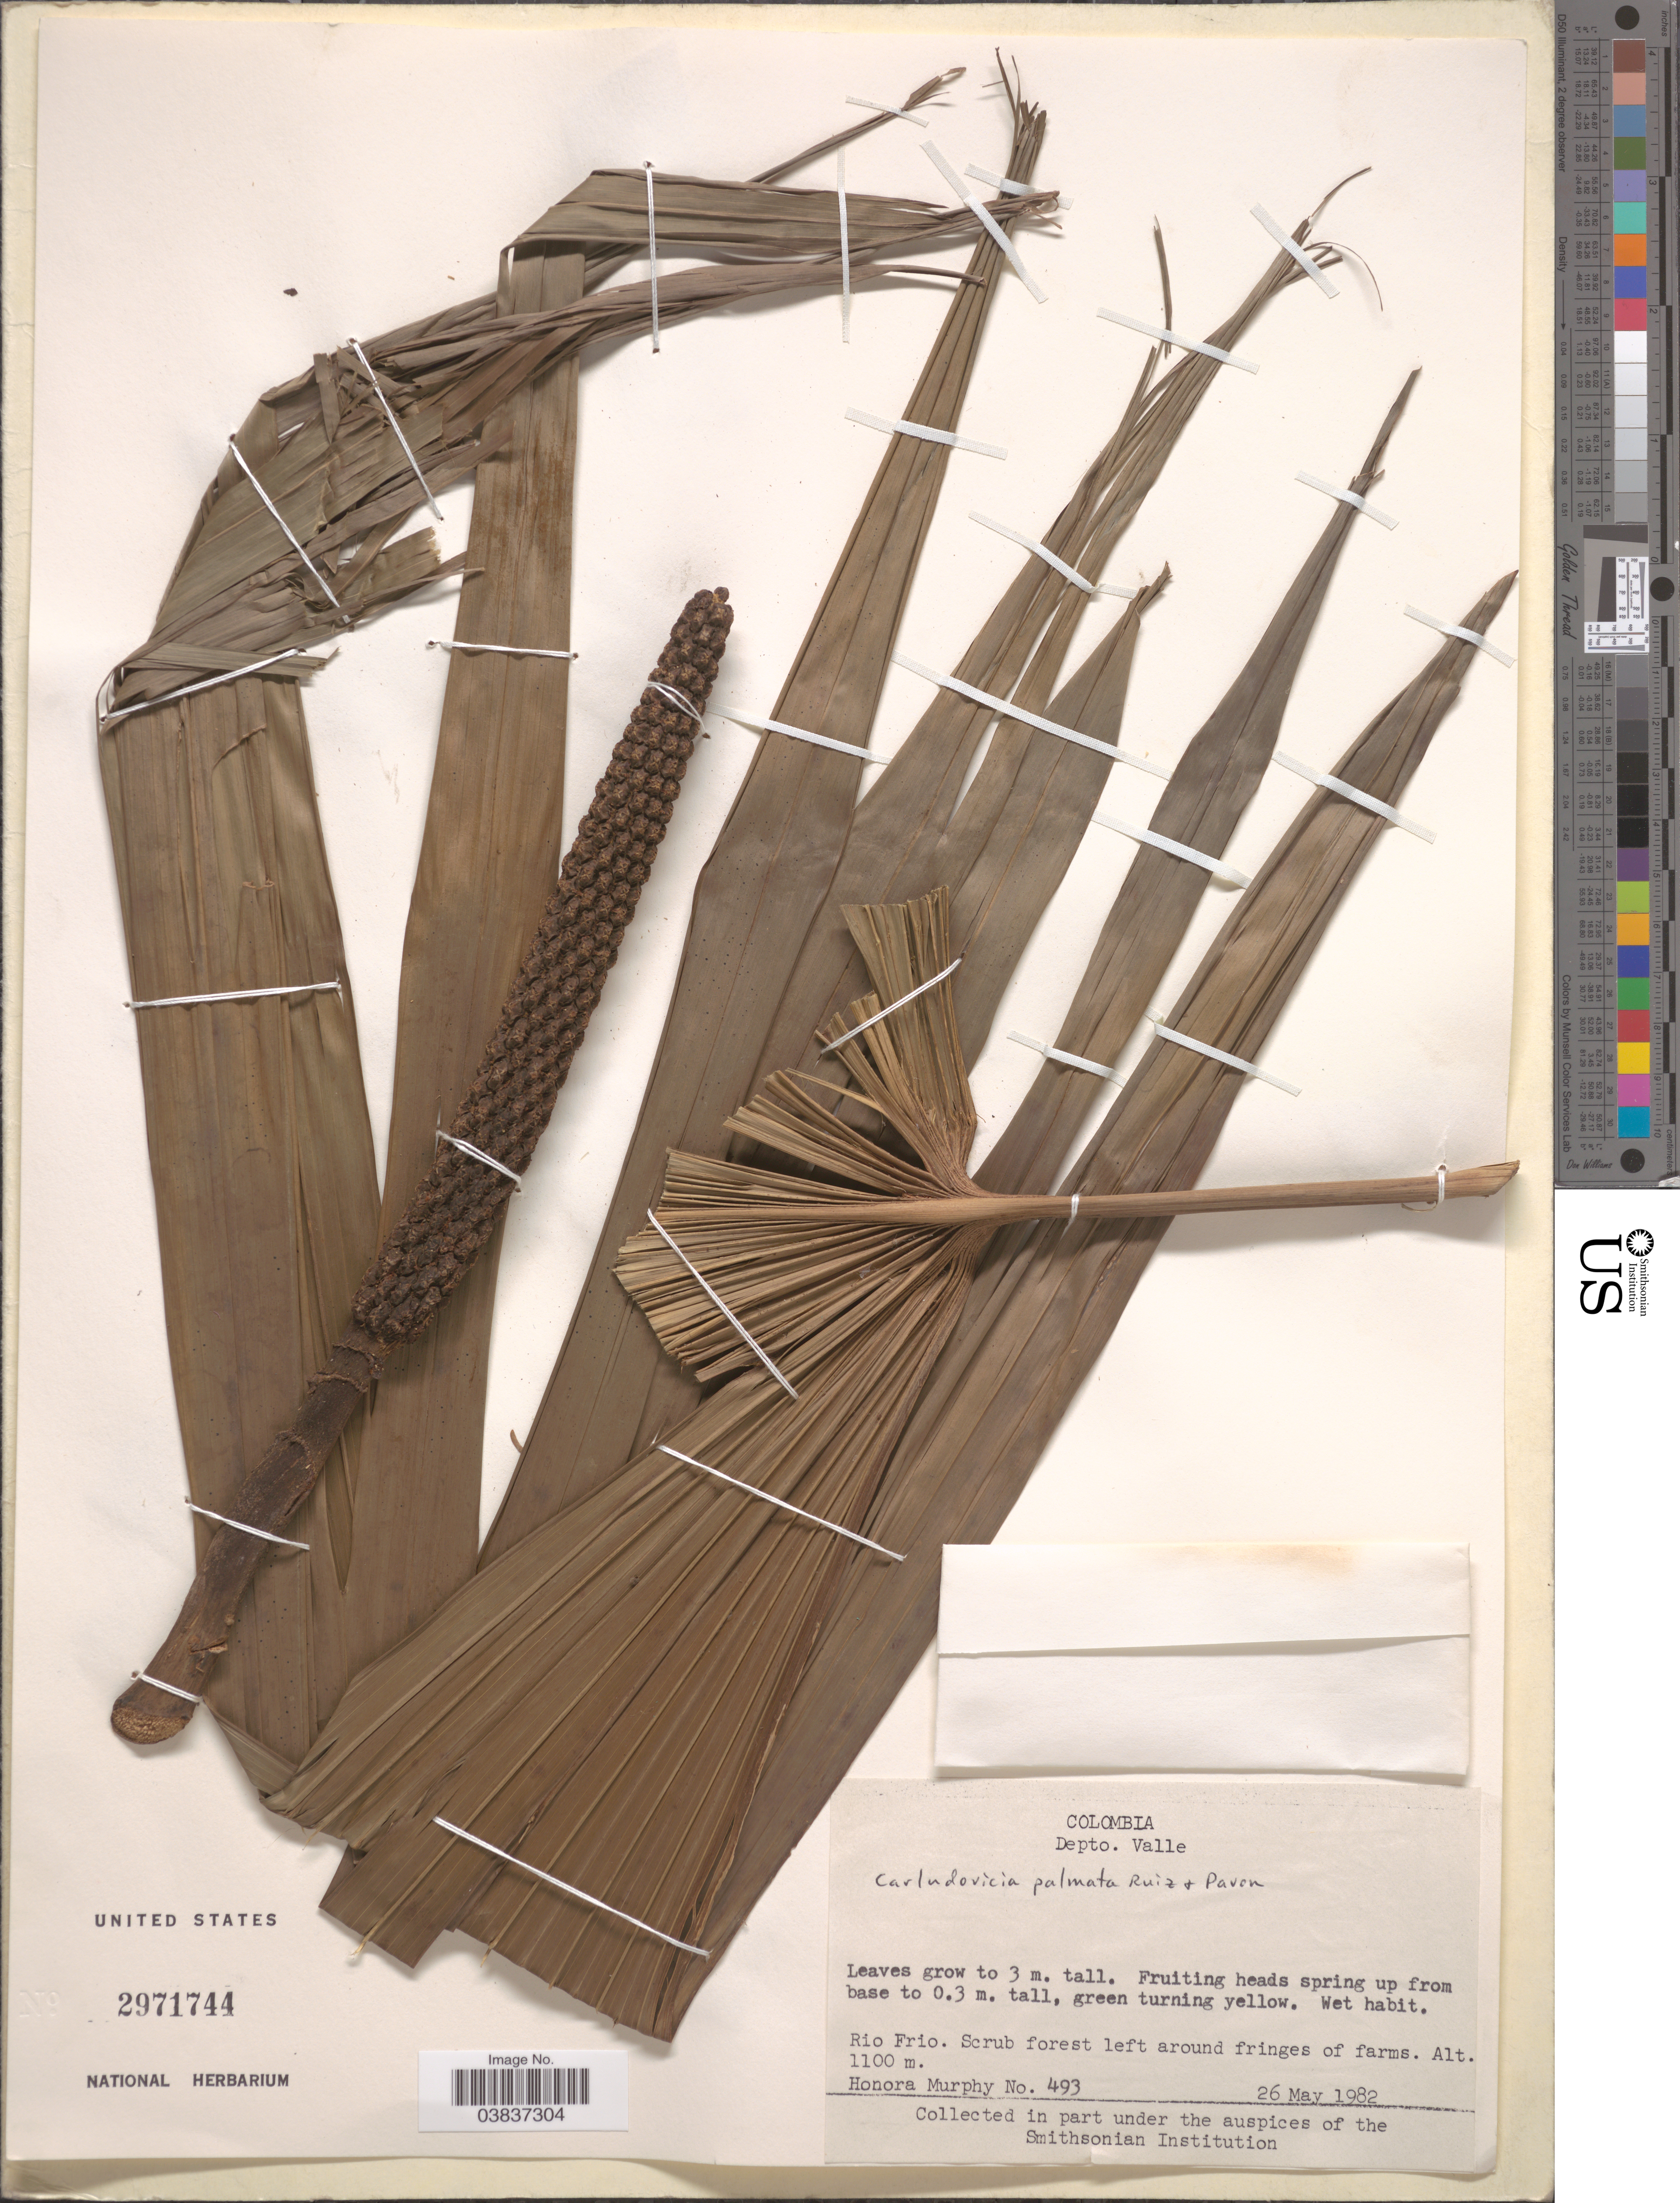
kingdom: Plantae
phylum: Tracheophyta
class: Liliopsida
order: Pandanales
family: Cyclanthaceae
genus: Carludovica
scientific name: Carludovica palmata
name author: Ruiz & Pav.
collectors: H. Murphy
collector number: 493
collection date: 1982-05-26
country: Colombia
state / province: Valle del Cauca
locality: Depto. Valle. Rio Frio.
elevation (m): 1100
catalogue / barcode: US 2971744